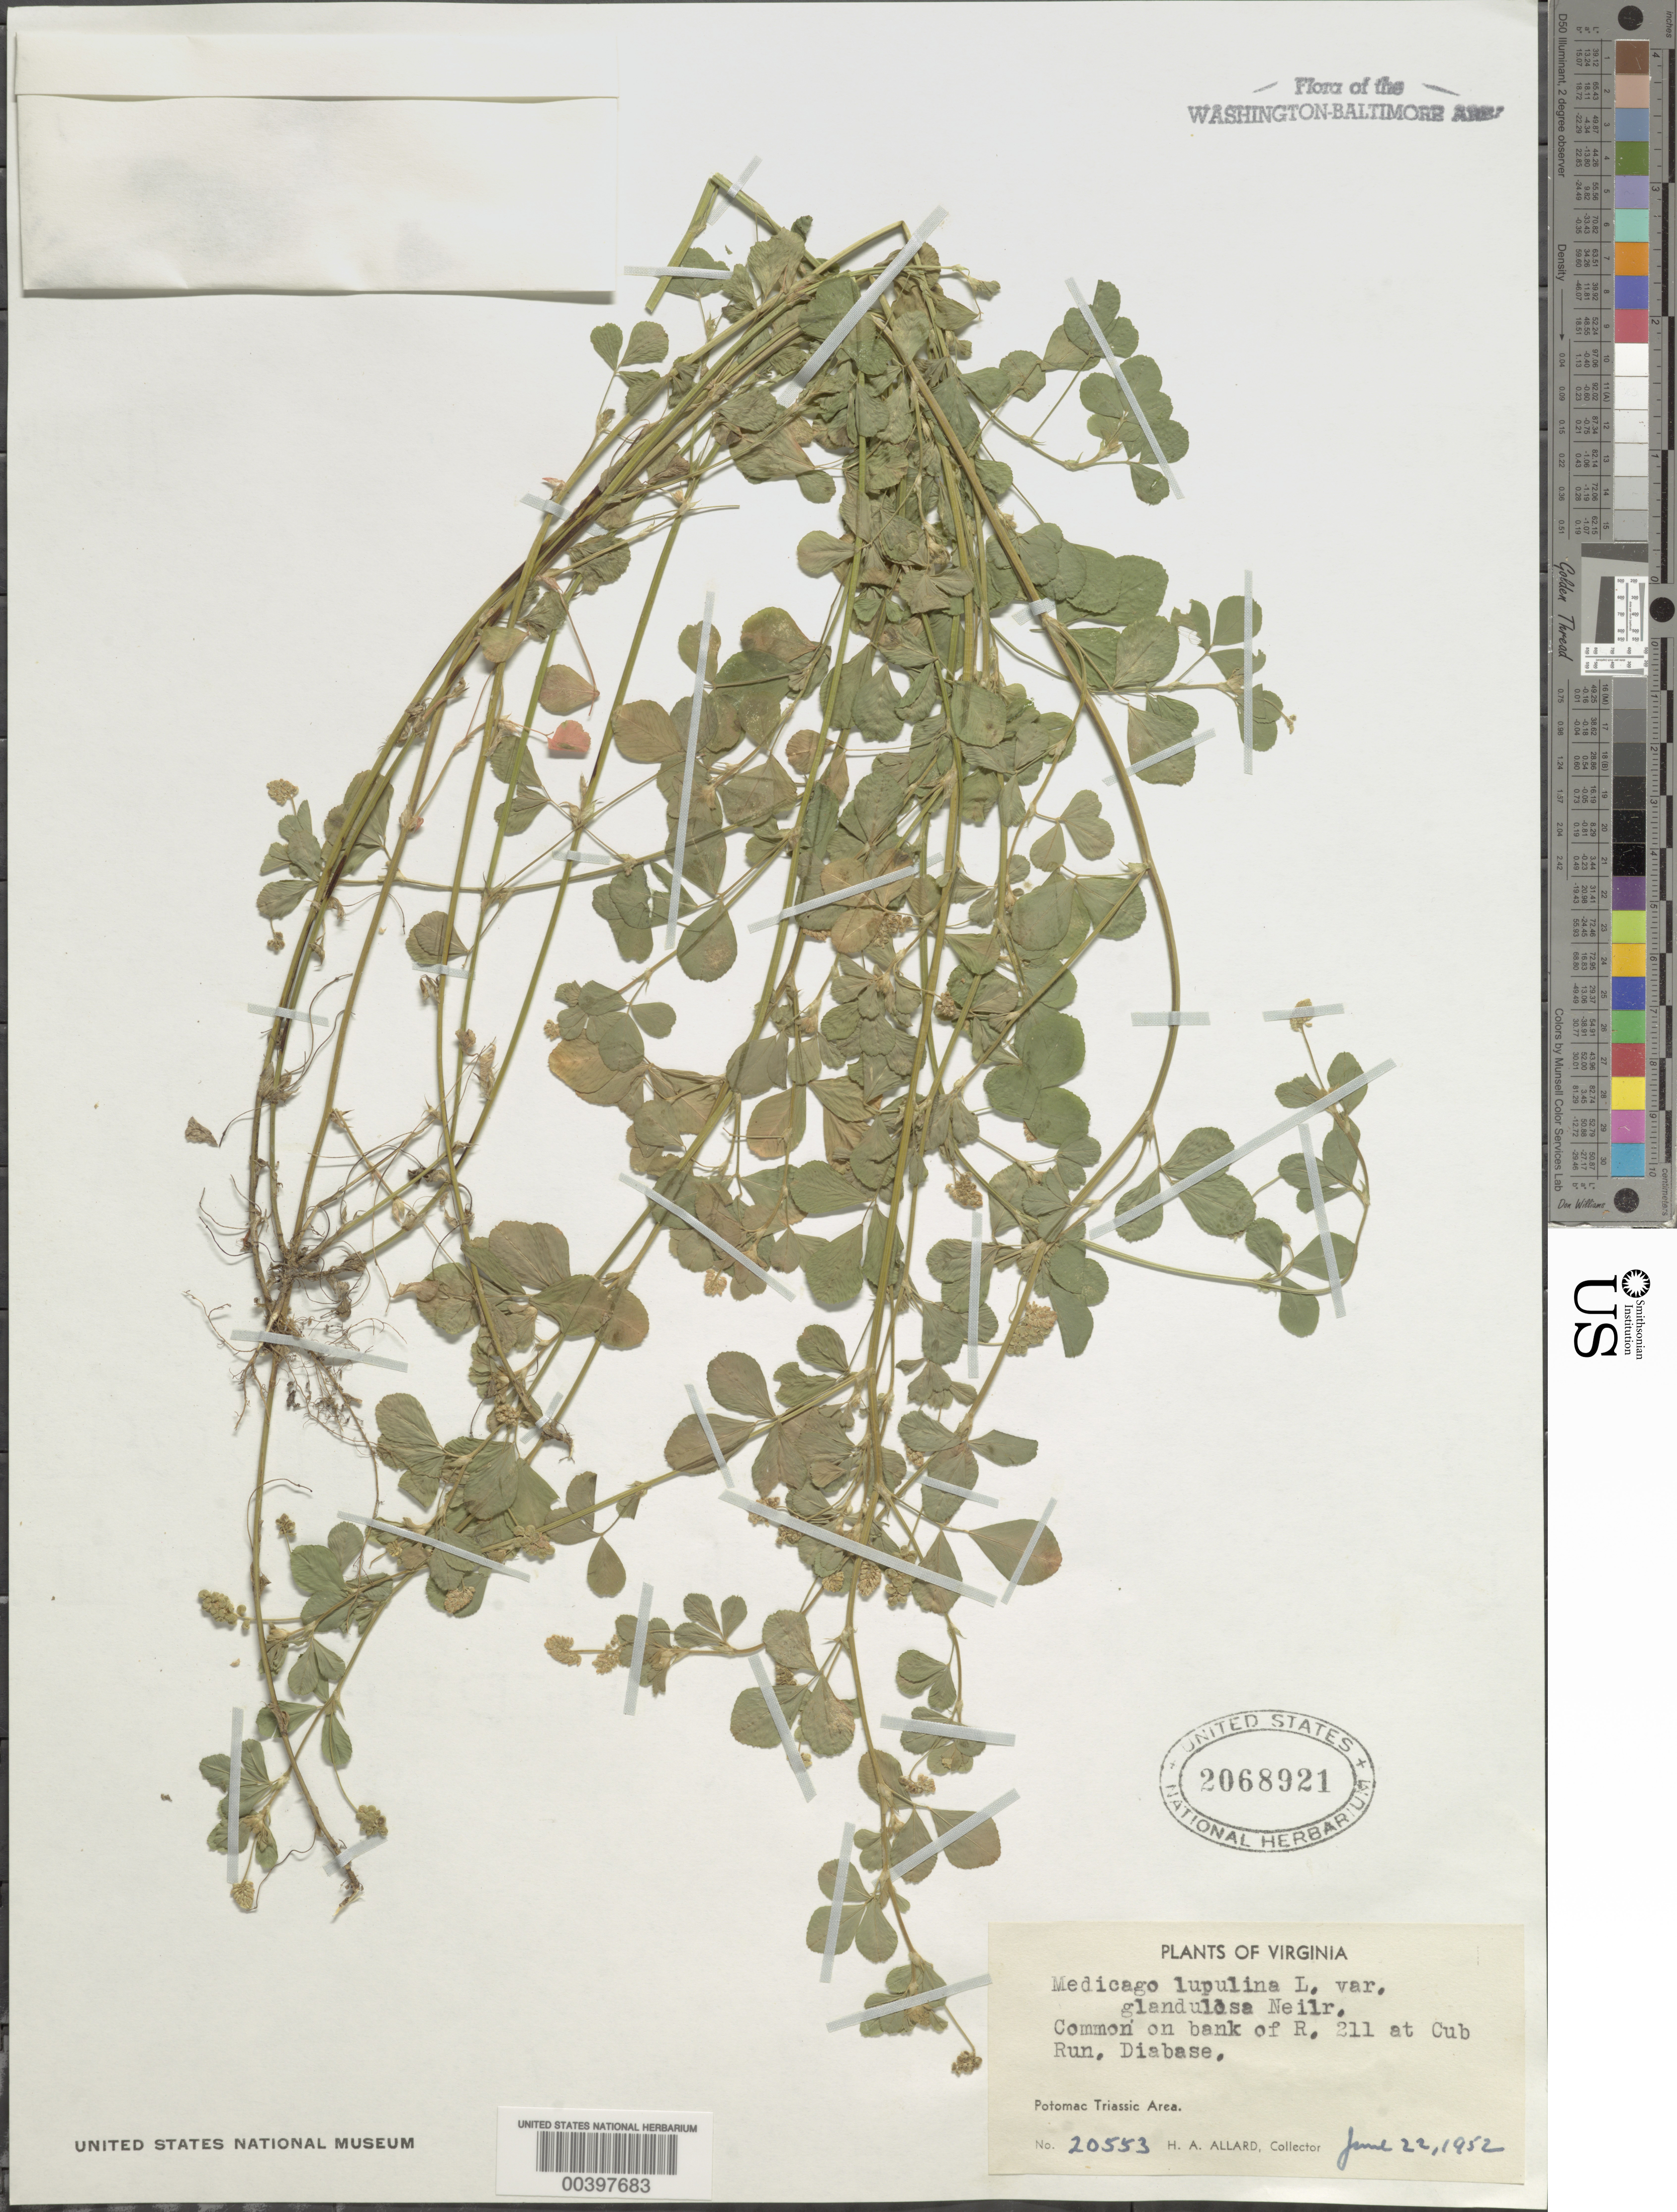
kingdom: Plantae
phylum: Tracheophyta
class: Magnoliopsida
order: Fabales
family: Fabaceae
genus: Medicago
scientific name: Medicago lupulina var. glandulosa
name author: W.D.J. Koch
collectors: H. A. Allard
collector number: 20553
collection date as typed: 22 Jun 1952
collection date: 1952-06-22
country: United States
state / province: Virginia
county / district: Loudoun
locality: Route 211 at Cub Run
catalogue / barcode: US 2068921